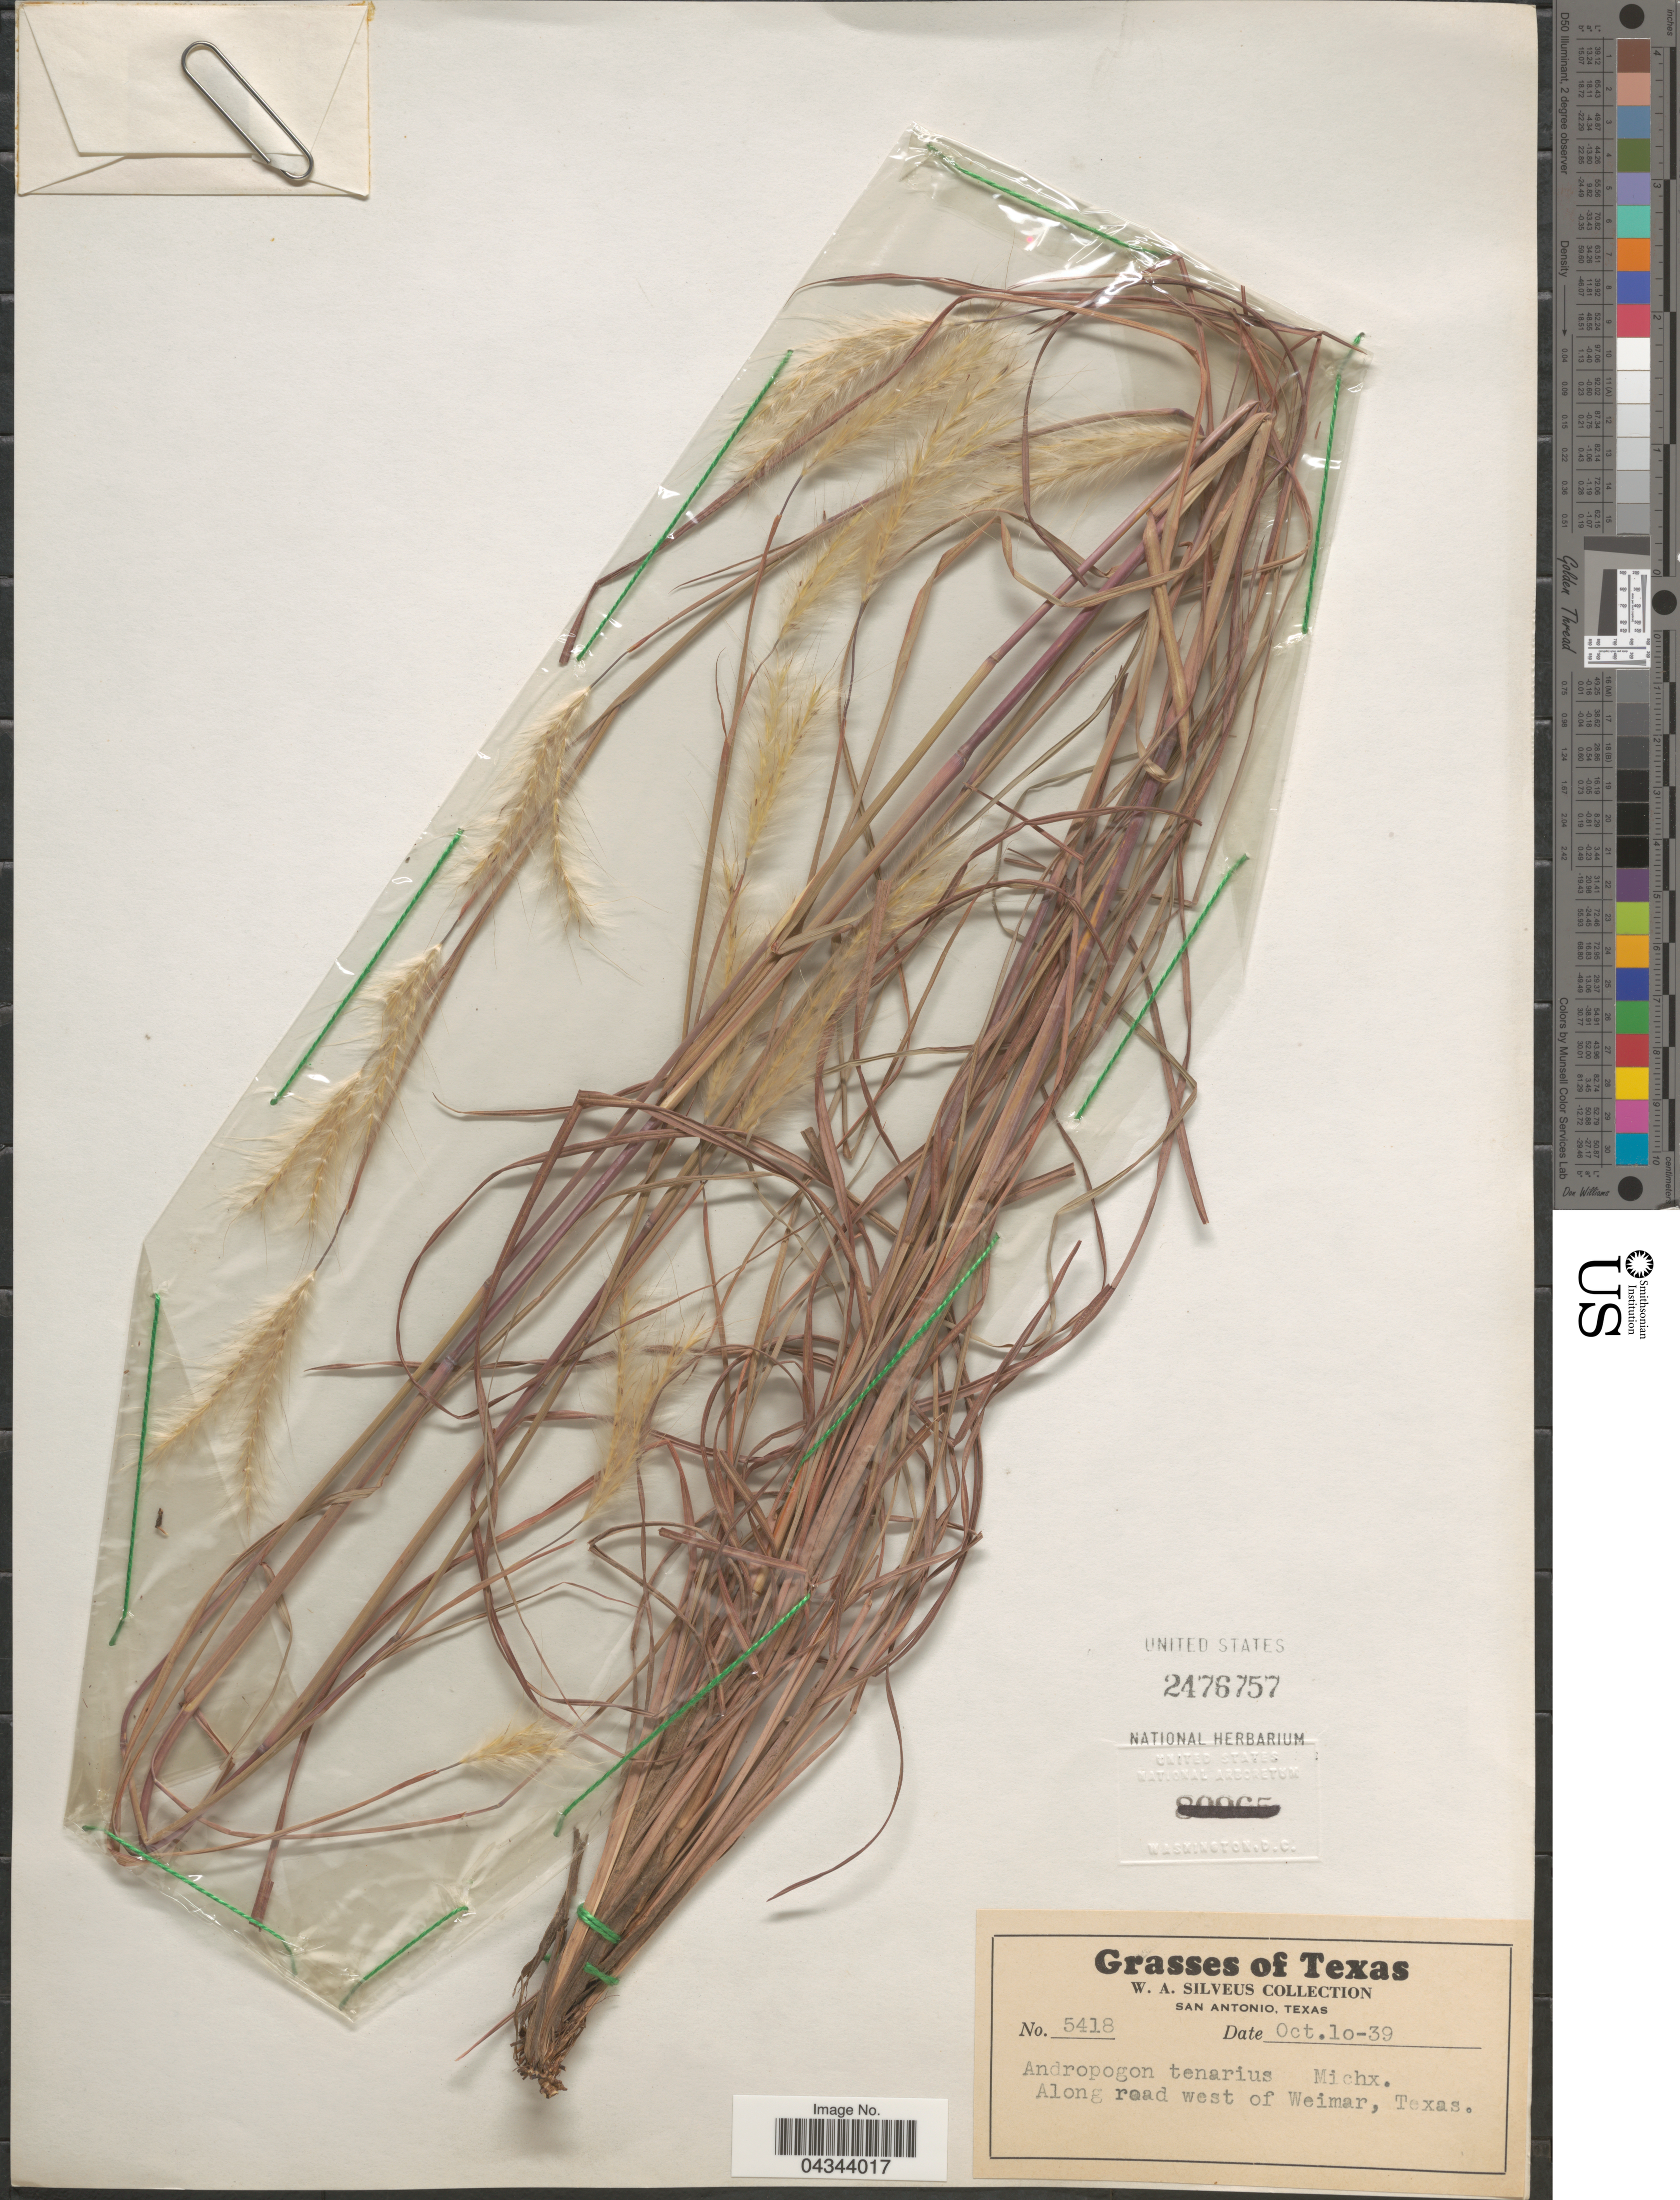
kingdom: Plantae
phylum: Tracheophyta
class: Liliopsida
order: Poales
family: Poaceae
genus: Andropogon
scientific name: Andropogon ternarius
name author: Michx.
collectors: W. Silveus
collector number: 5418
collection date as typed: Transcribed d/m/y: 10/10/39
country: United States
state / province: Texas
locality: Along road west of Weimar.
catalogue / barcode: US 2476757